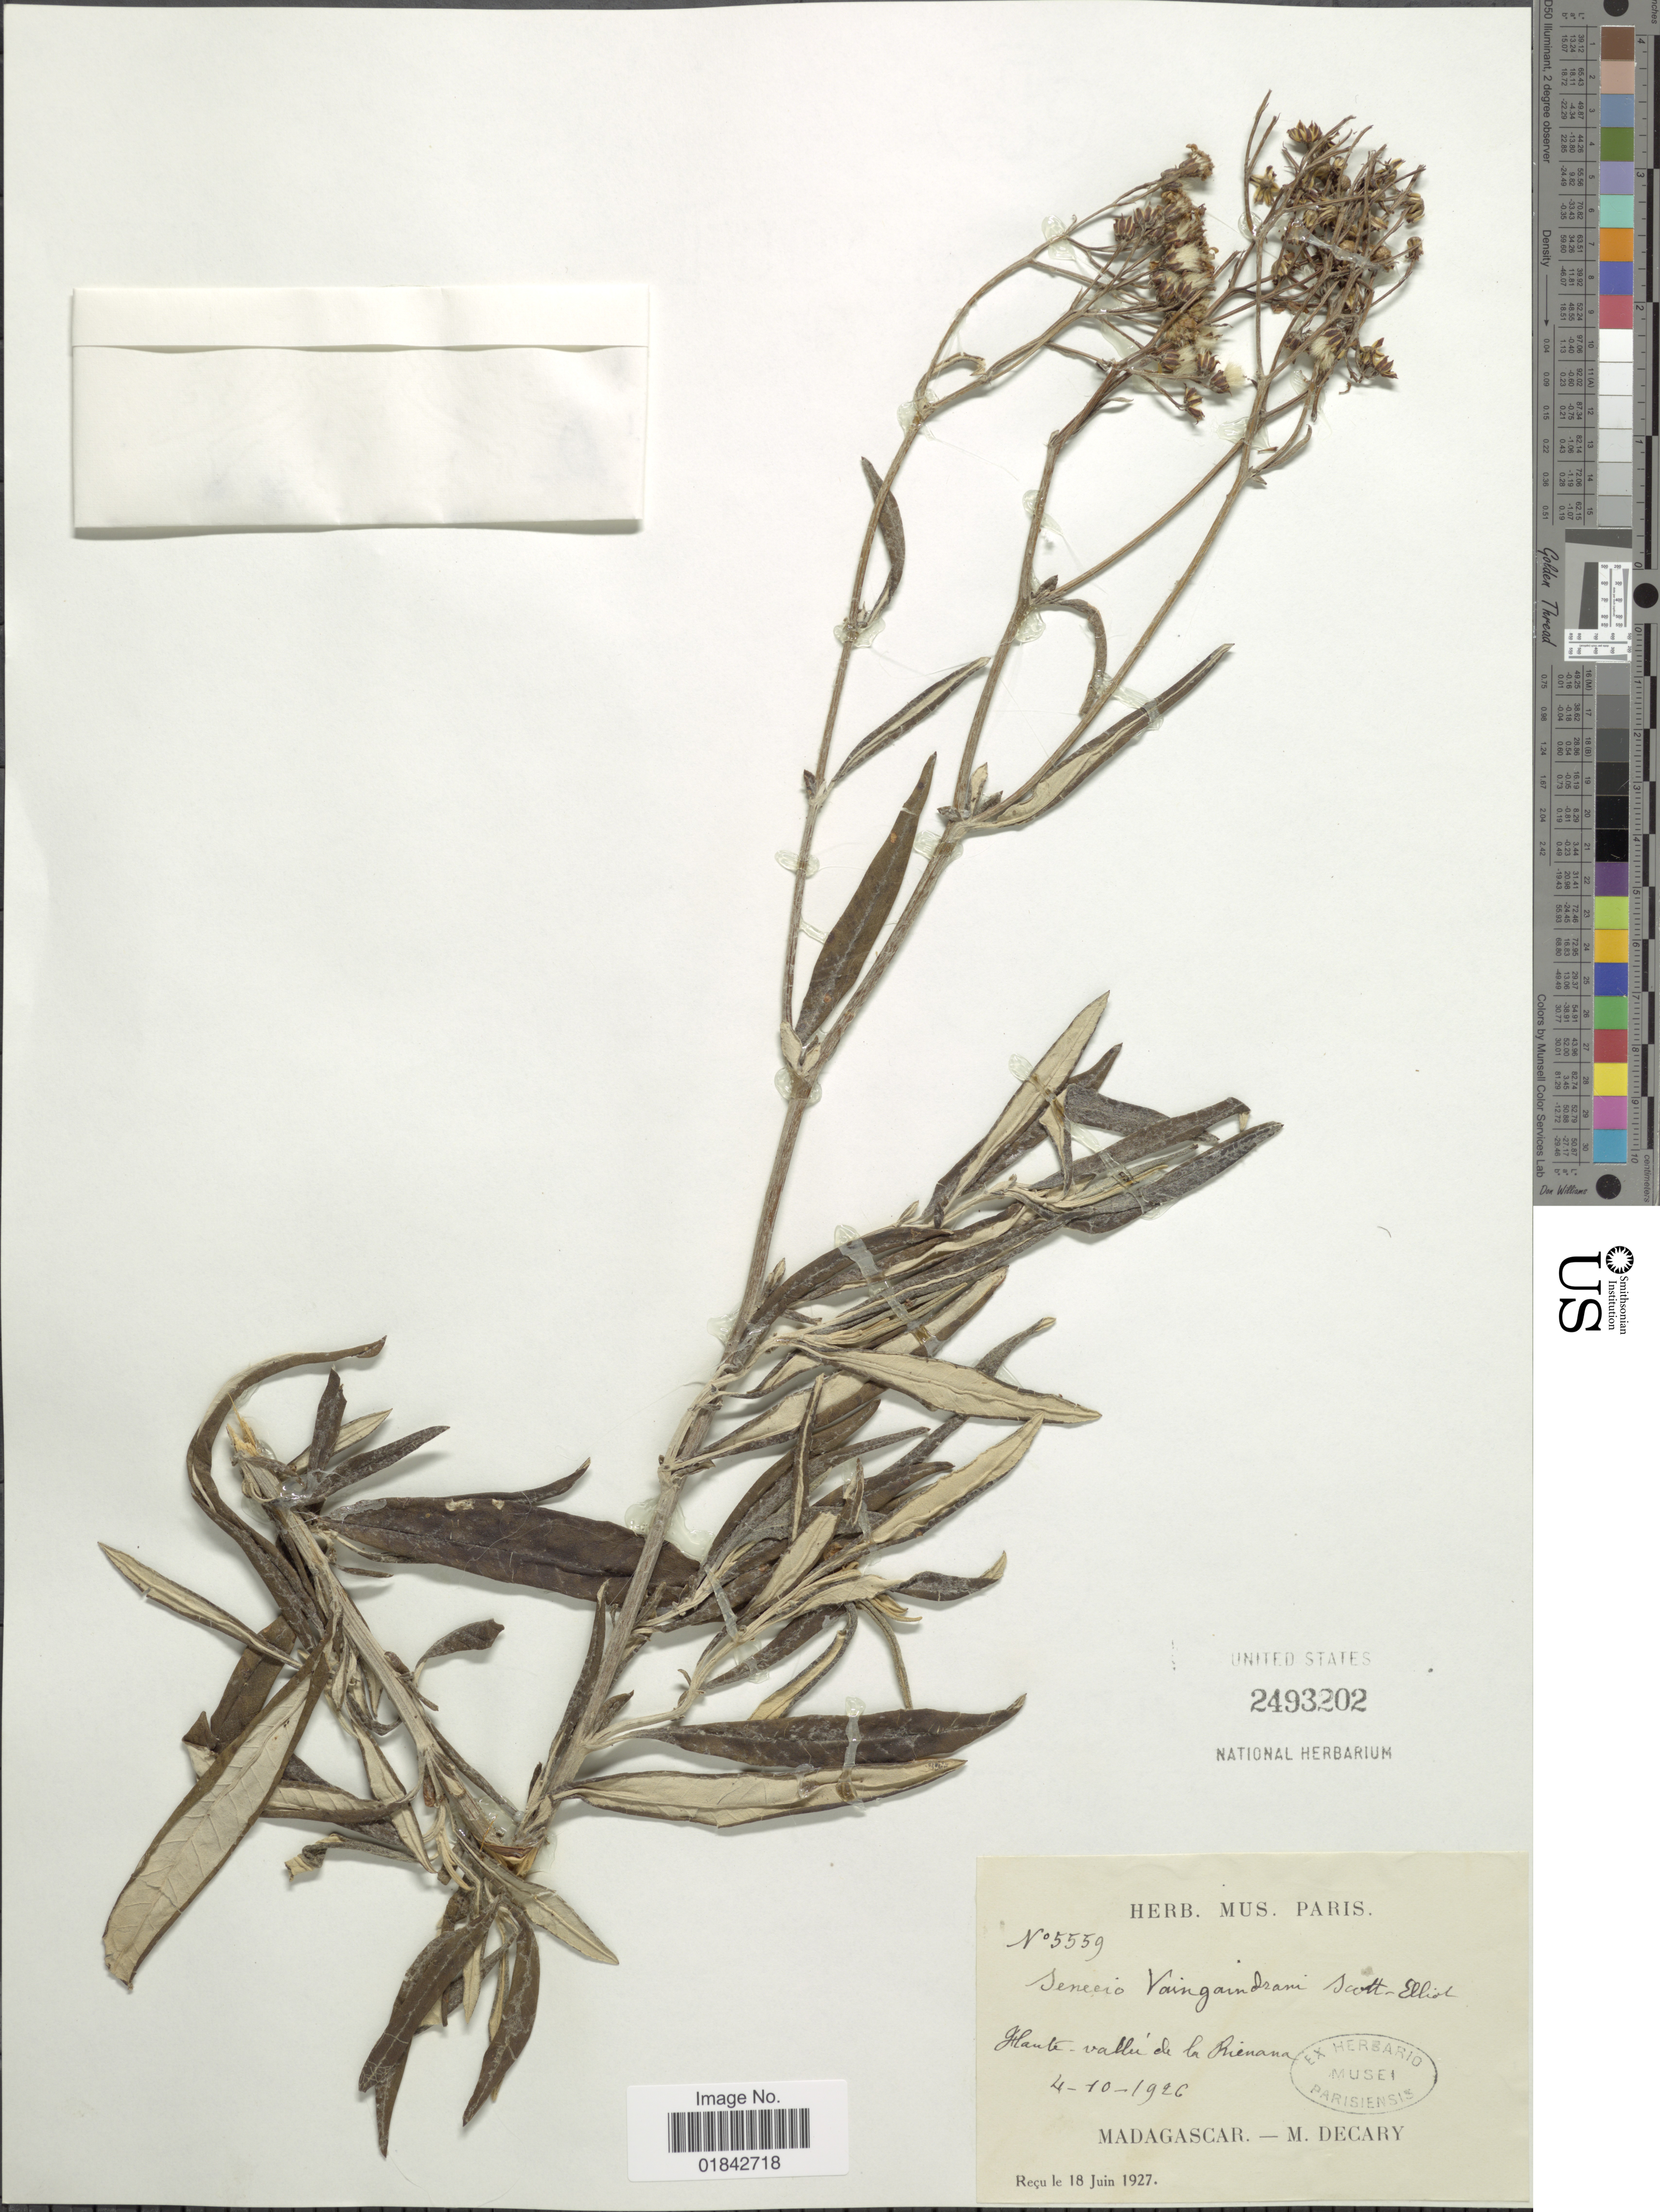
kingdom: Plantae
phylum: Tracheophyta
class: Magnoliopsida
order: Asterales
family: Asteraceae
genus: Senecio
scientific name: Senecio vaingaindrani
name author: Scott Elliot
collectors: R. Decary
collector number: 5559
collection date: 1927-06-18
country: Madagascar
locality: Haute vallée de la Rienana [high valley of the Rienana]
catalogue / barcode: US 2493202